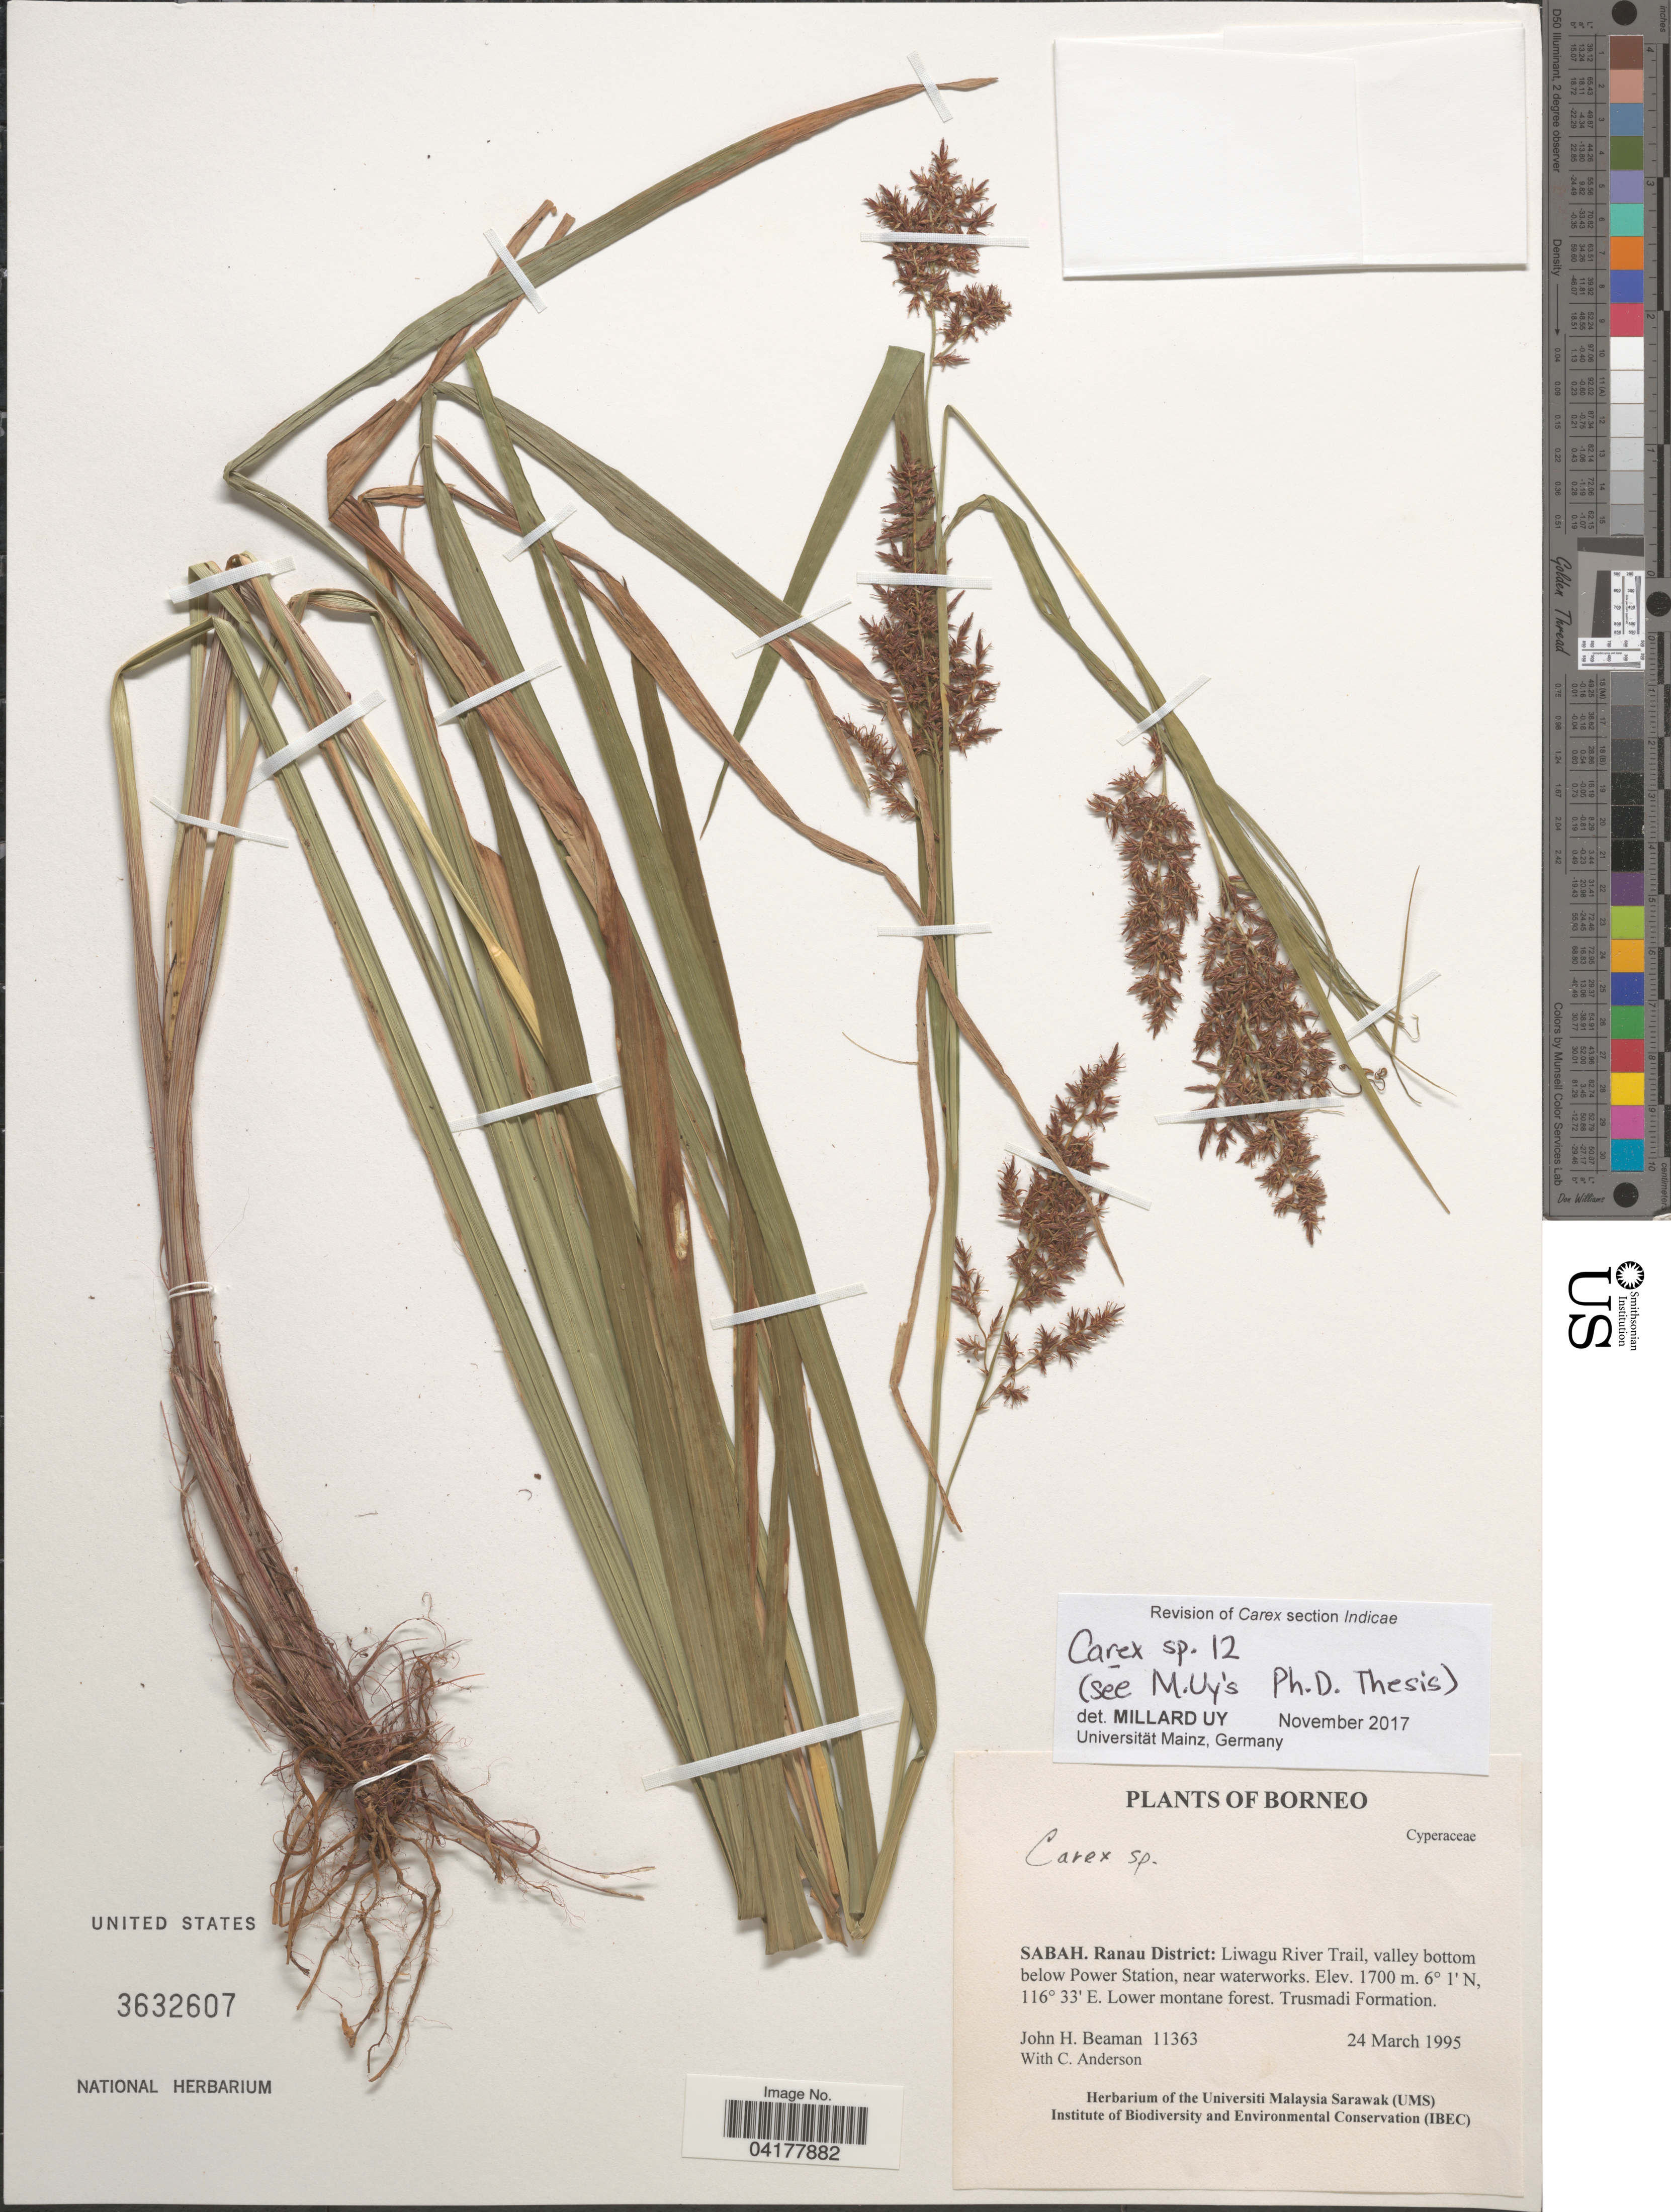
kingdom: Plantae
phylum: Tracheophyta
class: Liliopsida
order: Poales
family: Cyperaceae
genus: Carex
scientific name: Carex sp.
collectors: J. H. Beaman & C. Anderson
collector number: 11363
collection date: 1995-03-24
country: Malaysia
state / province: Sabah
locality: Borneo. Ranau District: Liwagu River Trail, valley bottom below Power Station, near waterworks.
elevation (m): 1700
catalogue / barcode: US 3632607